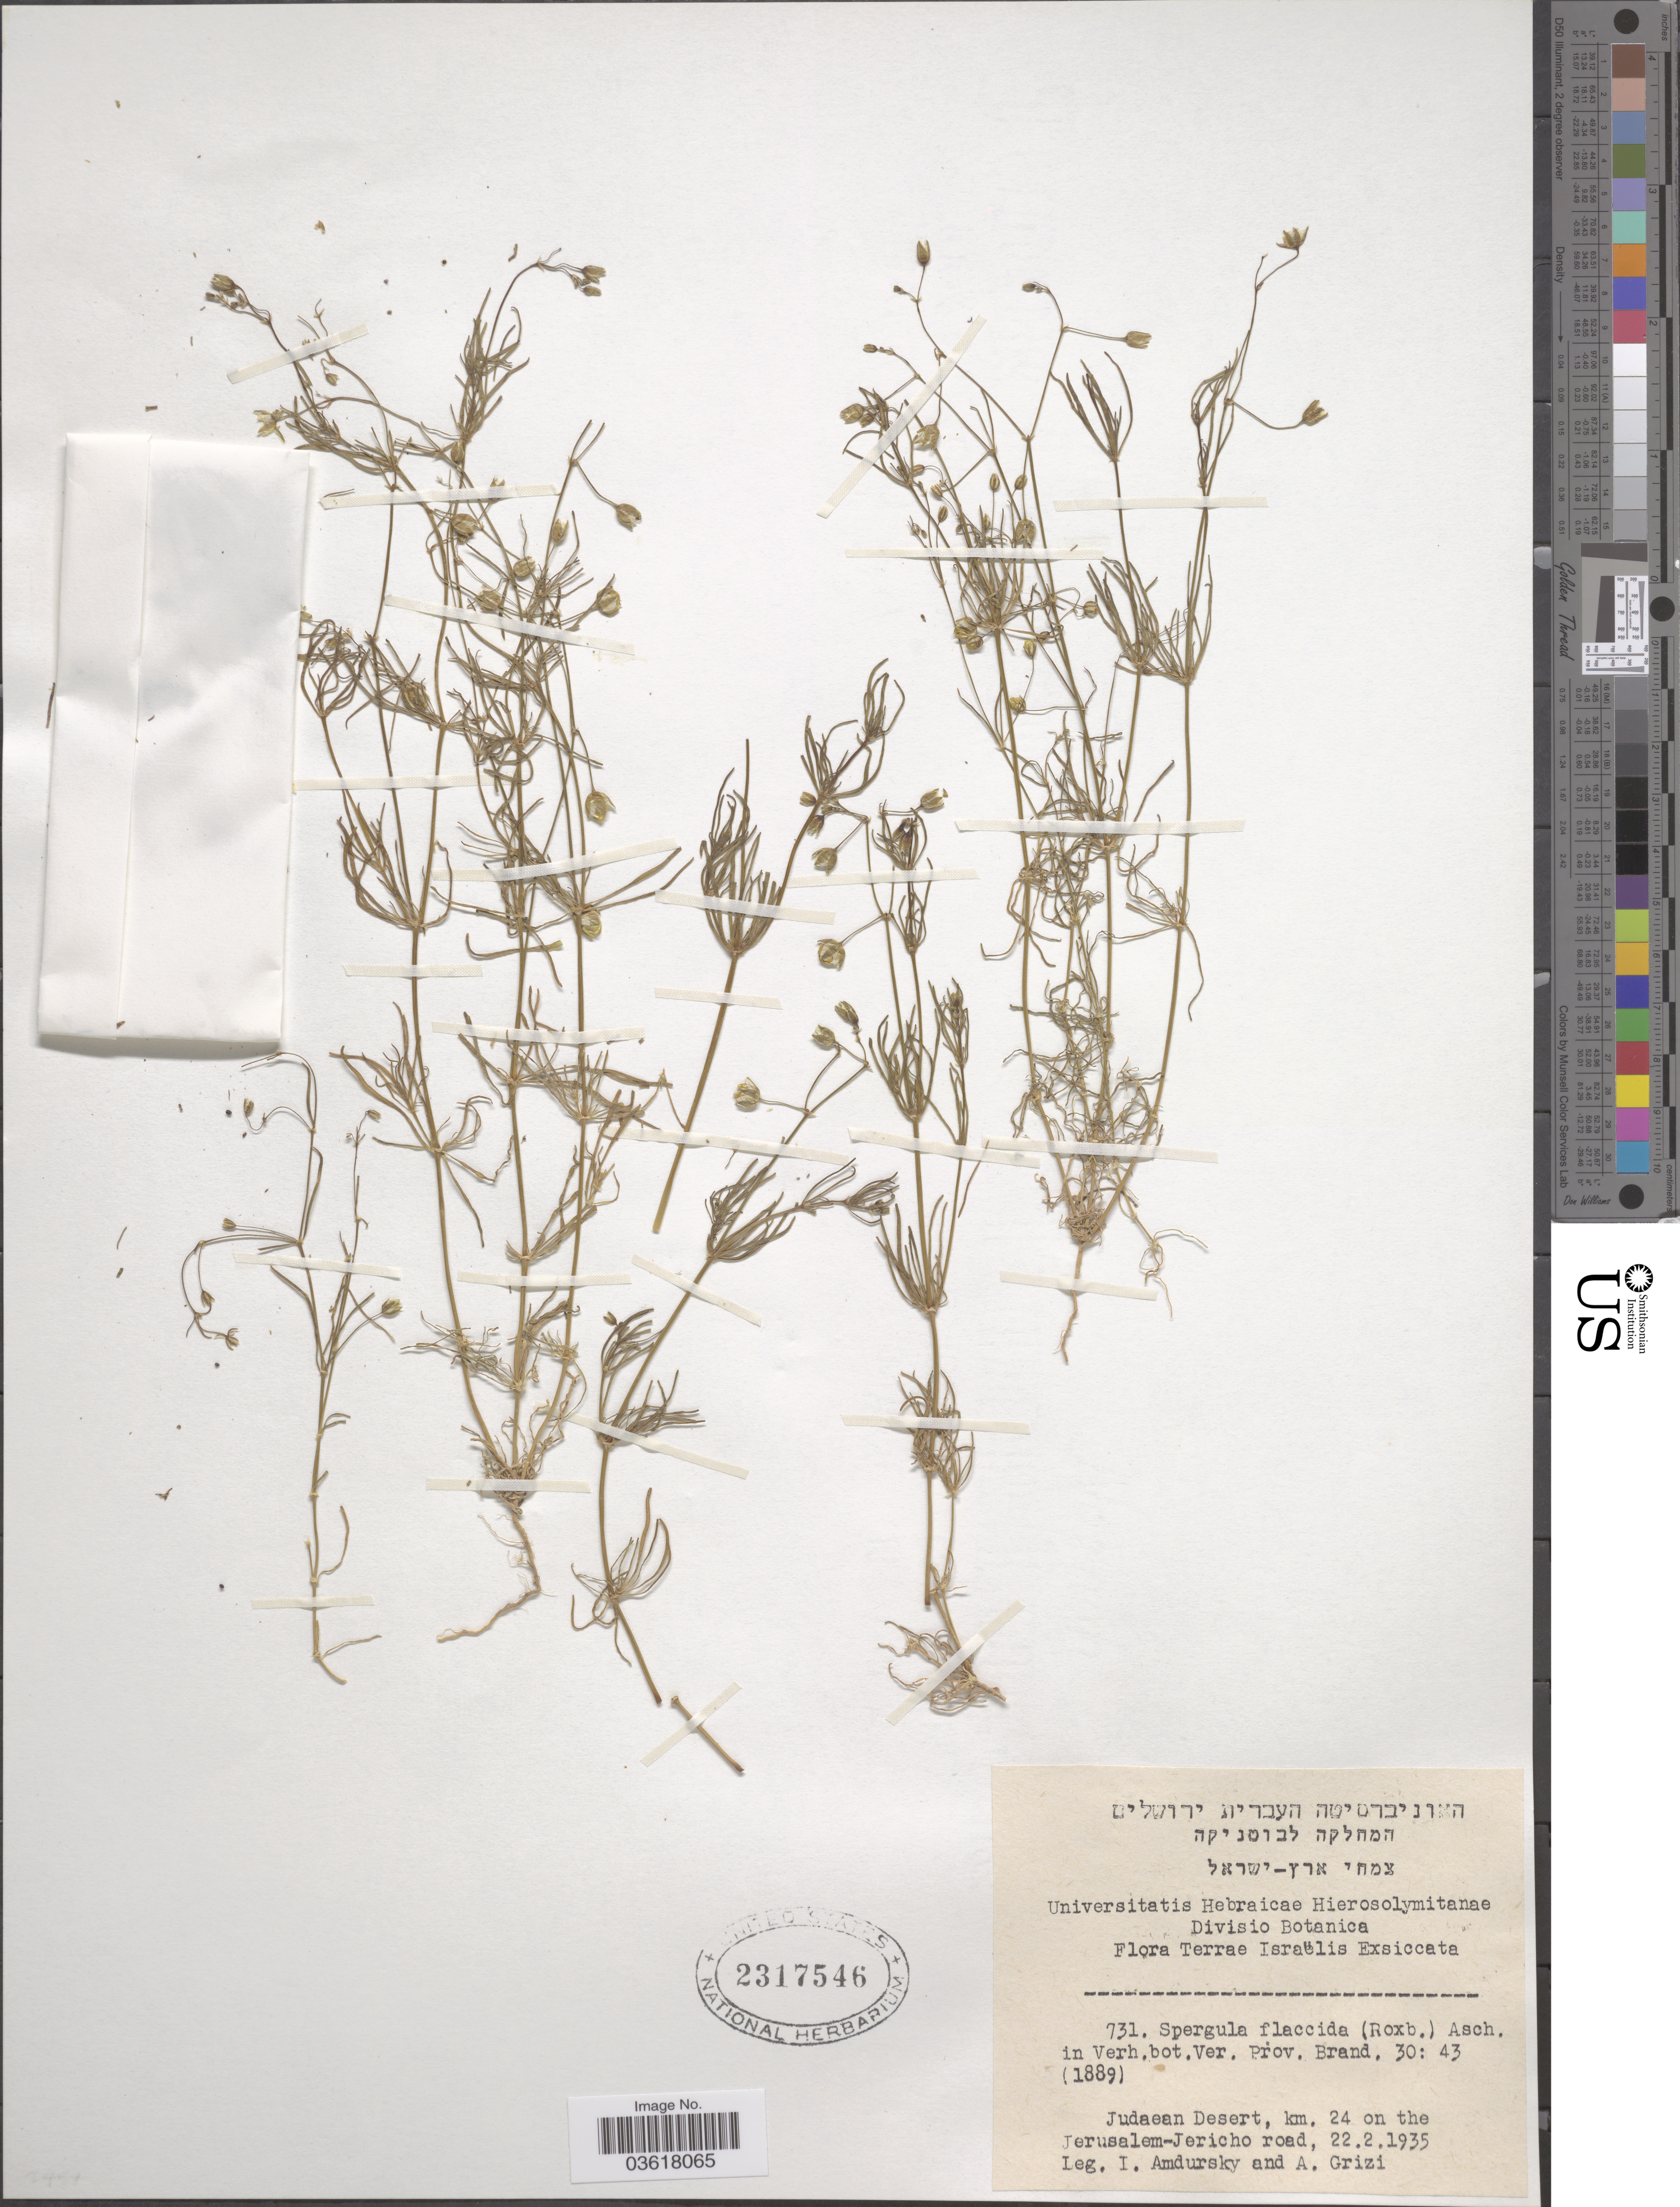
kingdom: Plantae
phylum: Tracheophyta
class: Magnoliopsida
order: Caryophyllales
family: Caryophyllaceae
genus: Spergula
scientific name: Spergula arvensis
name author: L.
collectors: I. Amdursky & A. Grizi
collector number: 731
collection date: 1935-02-22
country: Israel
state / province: Jerusalem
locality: Judaean Desert, km. 24 on the Jerusalem-Jericho road.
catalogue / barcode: US 2317546